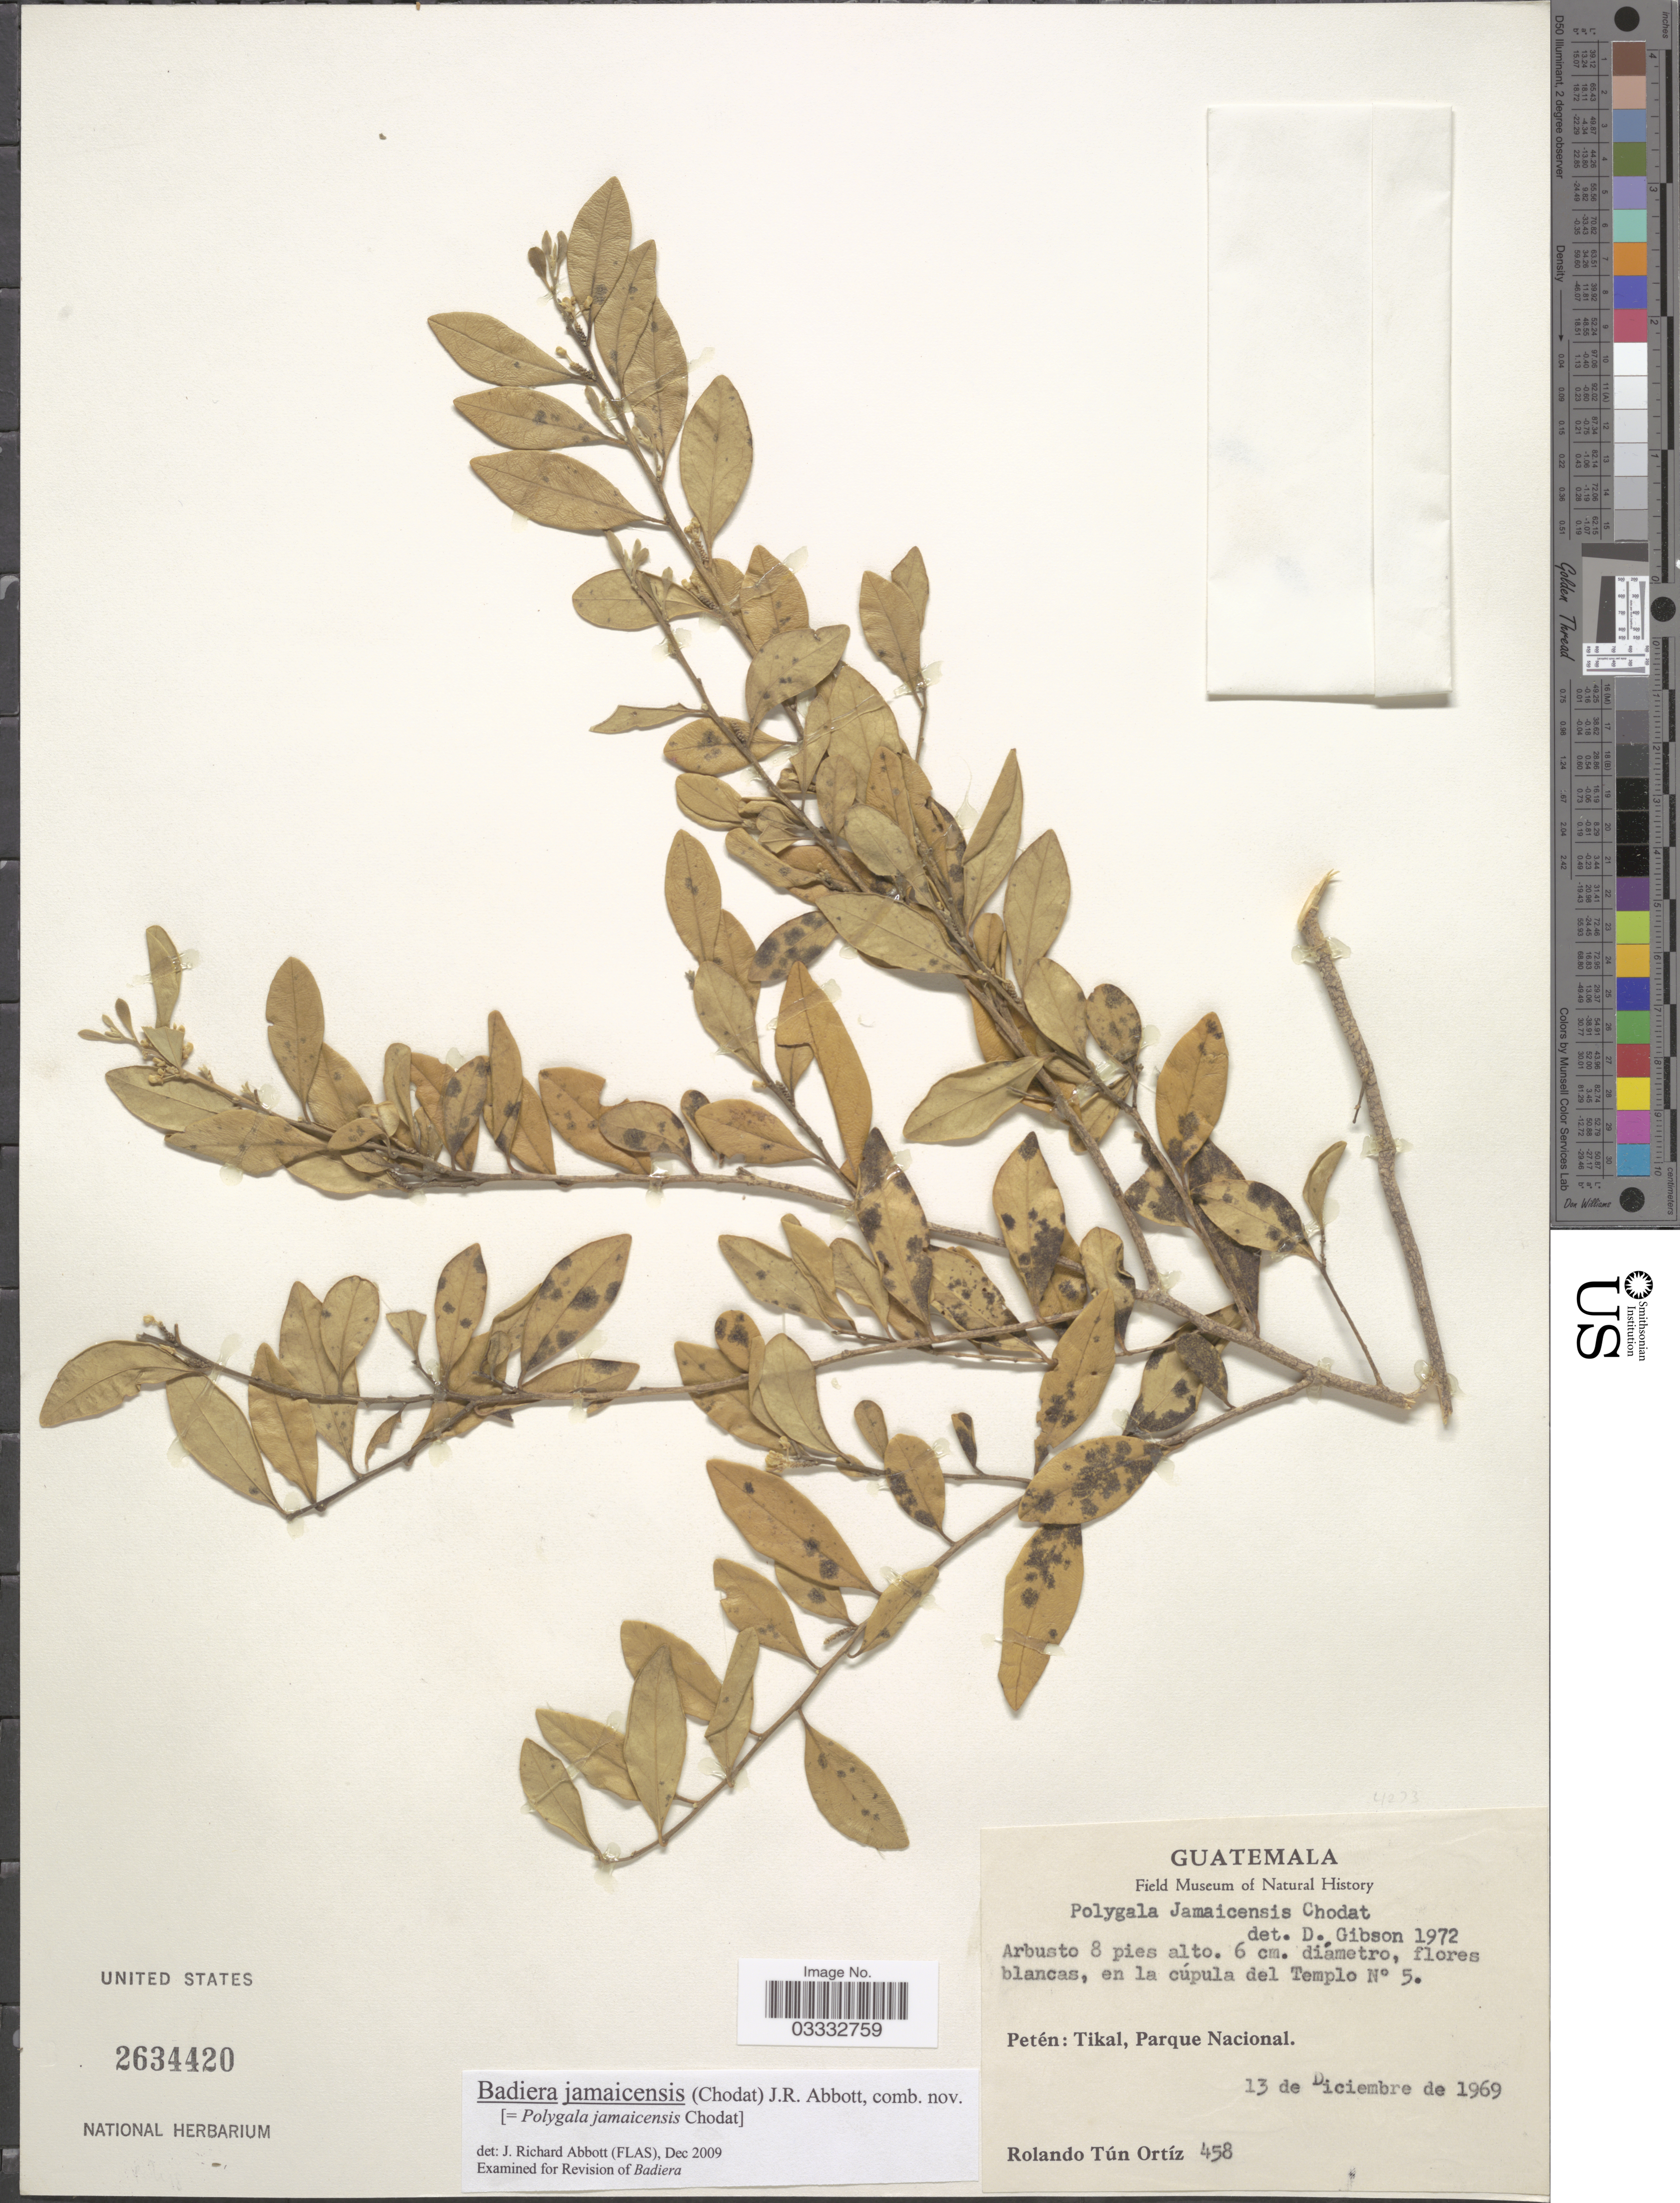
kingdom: Plantae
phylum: Tracheophyta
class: Magnoliopsida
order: Fabales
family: Polygalaceae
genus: Polygala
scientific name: Polygala jamaicensis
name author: Chodat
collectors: R. T. Ortíz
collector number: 458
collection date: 1969-12-13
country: Guatemala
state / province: El Petén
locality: Petén: Tikal, Parque Nacional.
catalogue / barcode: US 2634420